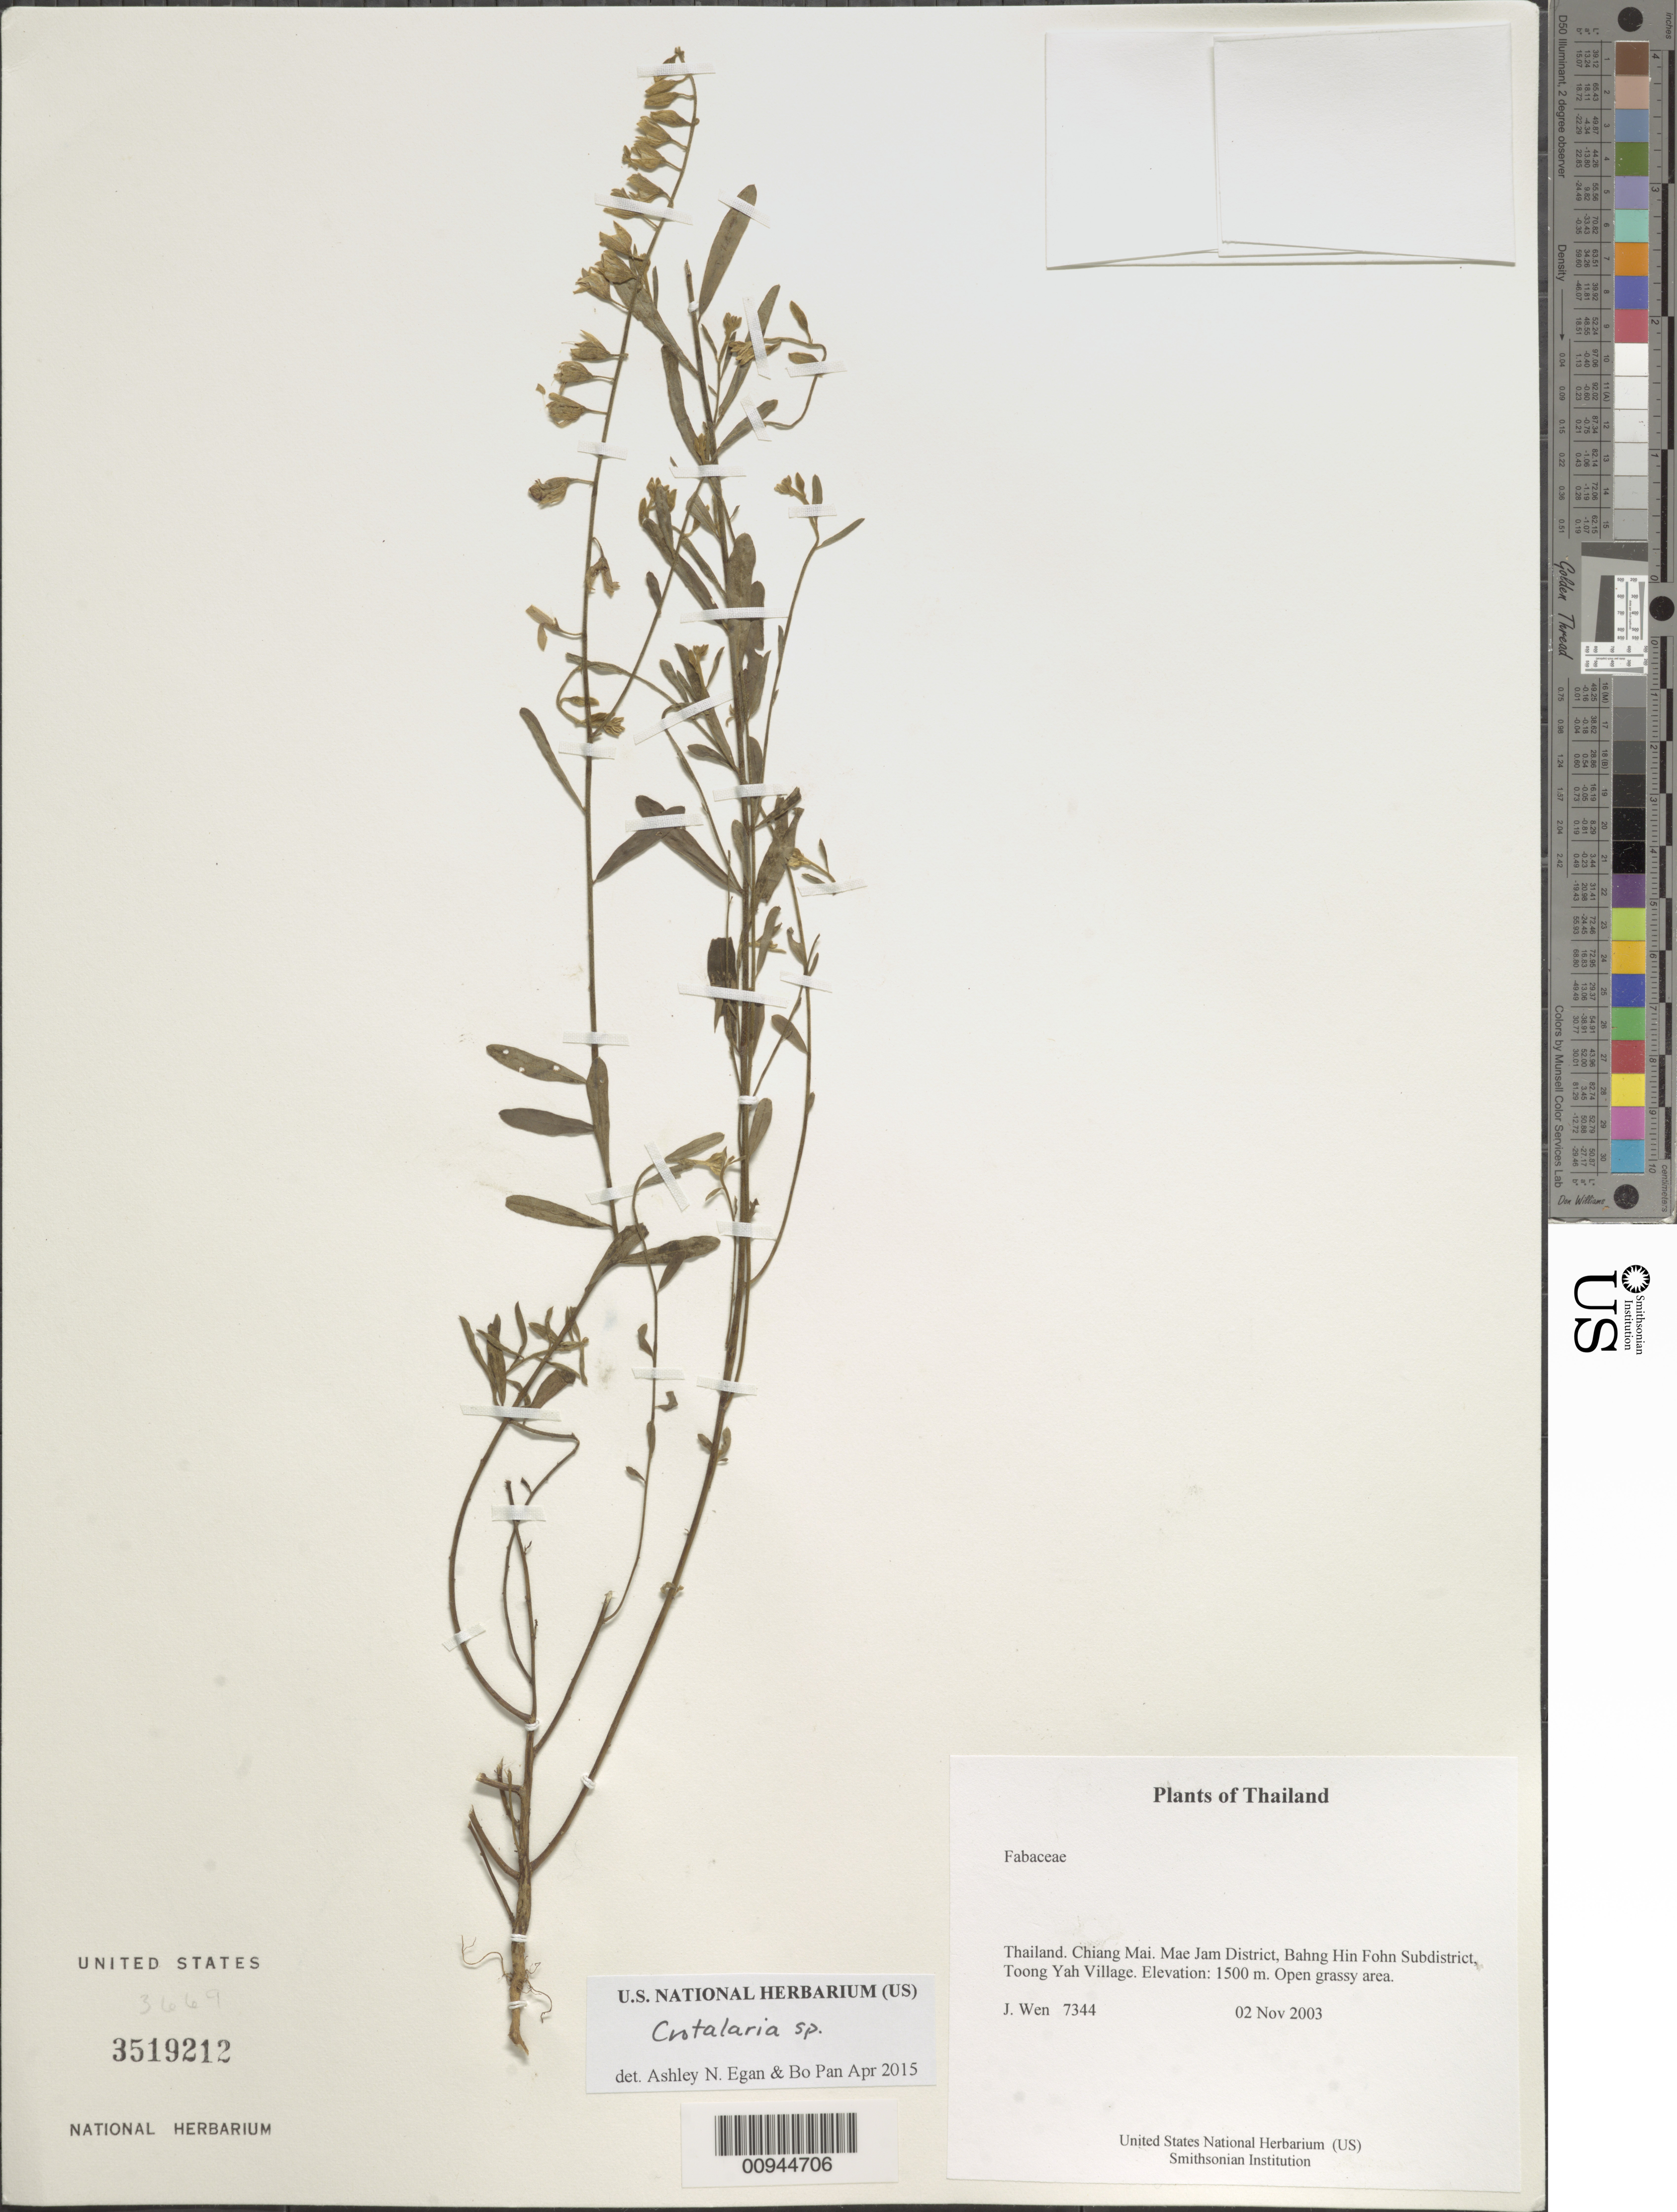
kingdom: Plantae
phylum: Tracheophyta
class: Magnoliopsida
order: Fabales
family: Fabaceae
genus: Crotalaria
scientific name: Crotalaria sp.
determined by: Egan, Ashley N.; Pan, B.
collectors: J. Wen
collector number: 7344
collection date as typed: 02 Nov 2003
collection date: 2003-11-02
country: Thailand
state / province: Chiang Mai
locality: Mae Jam District, Bahng Hin Fohn Subdistrict, Toong Yah Village.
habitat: Open grassy area.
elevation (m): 1500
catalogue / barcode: US 3519212